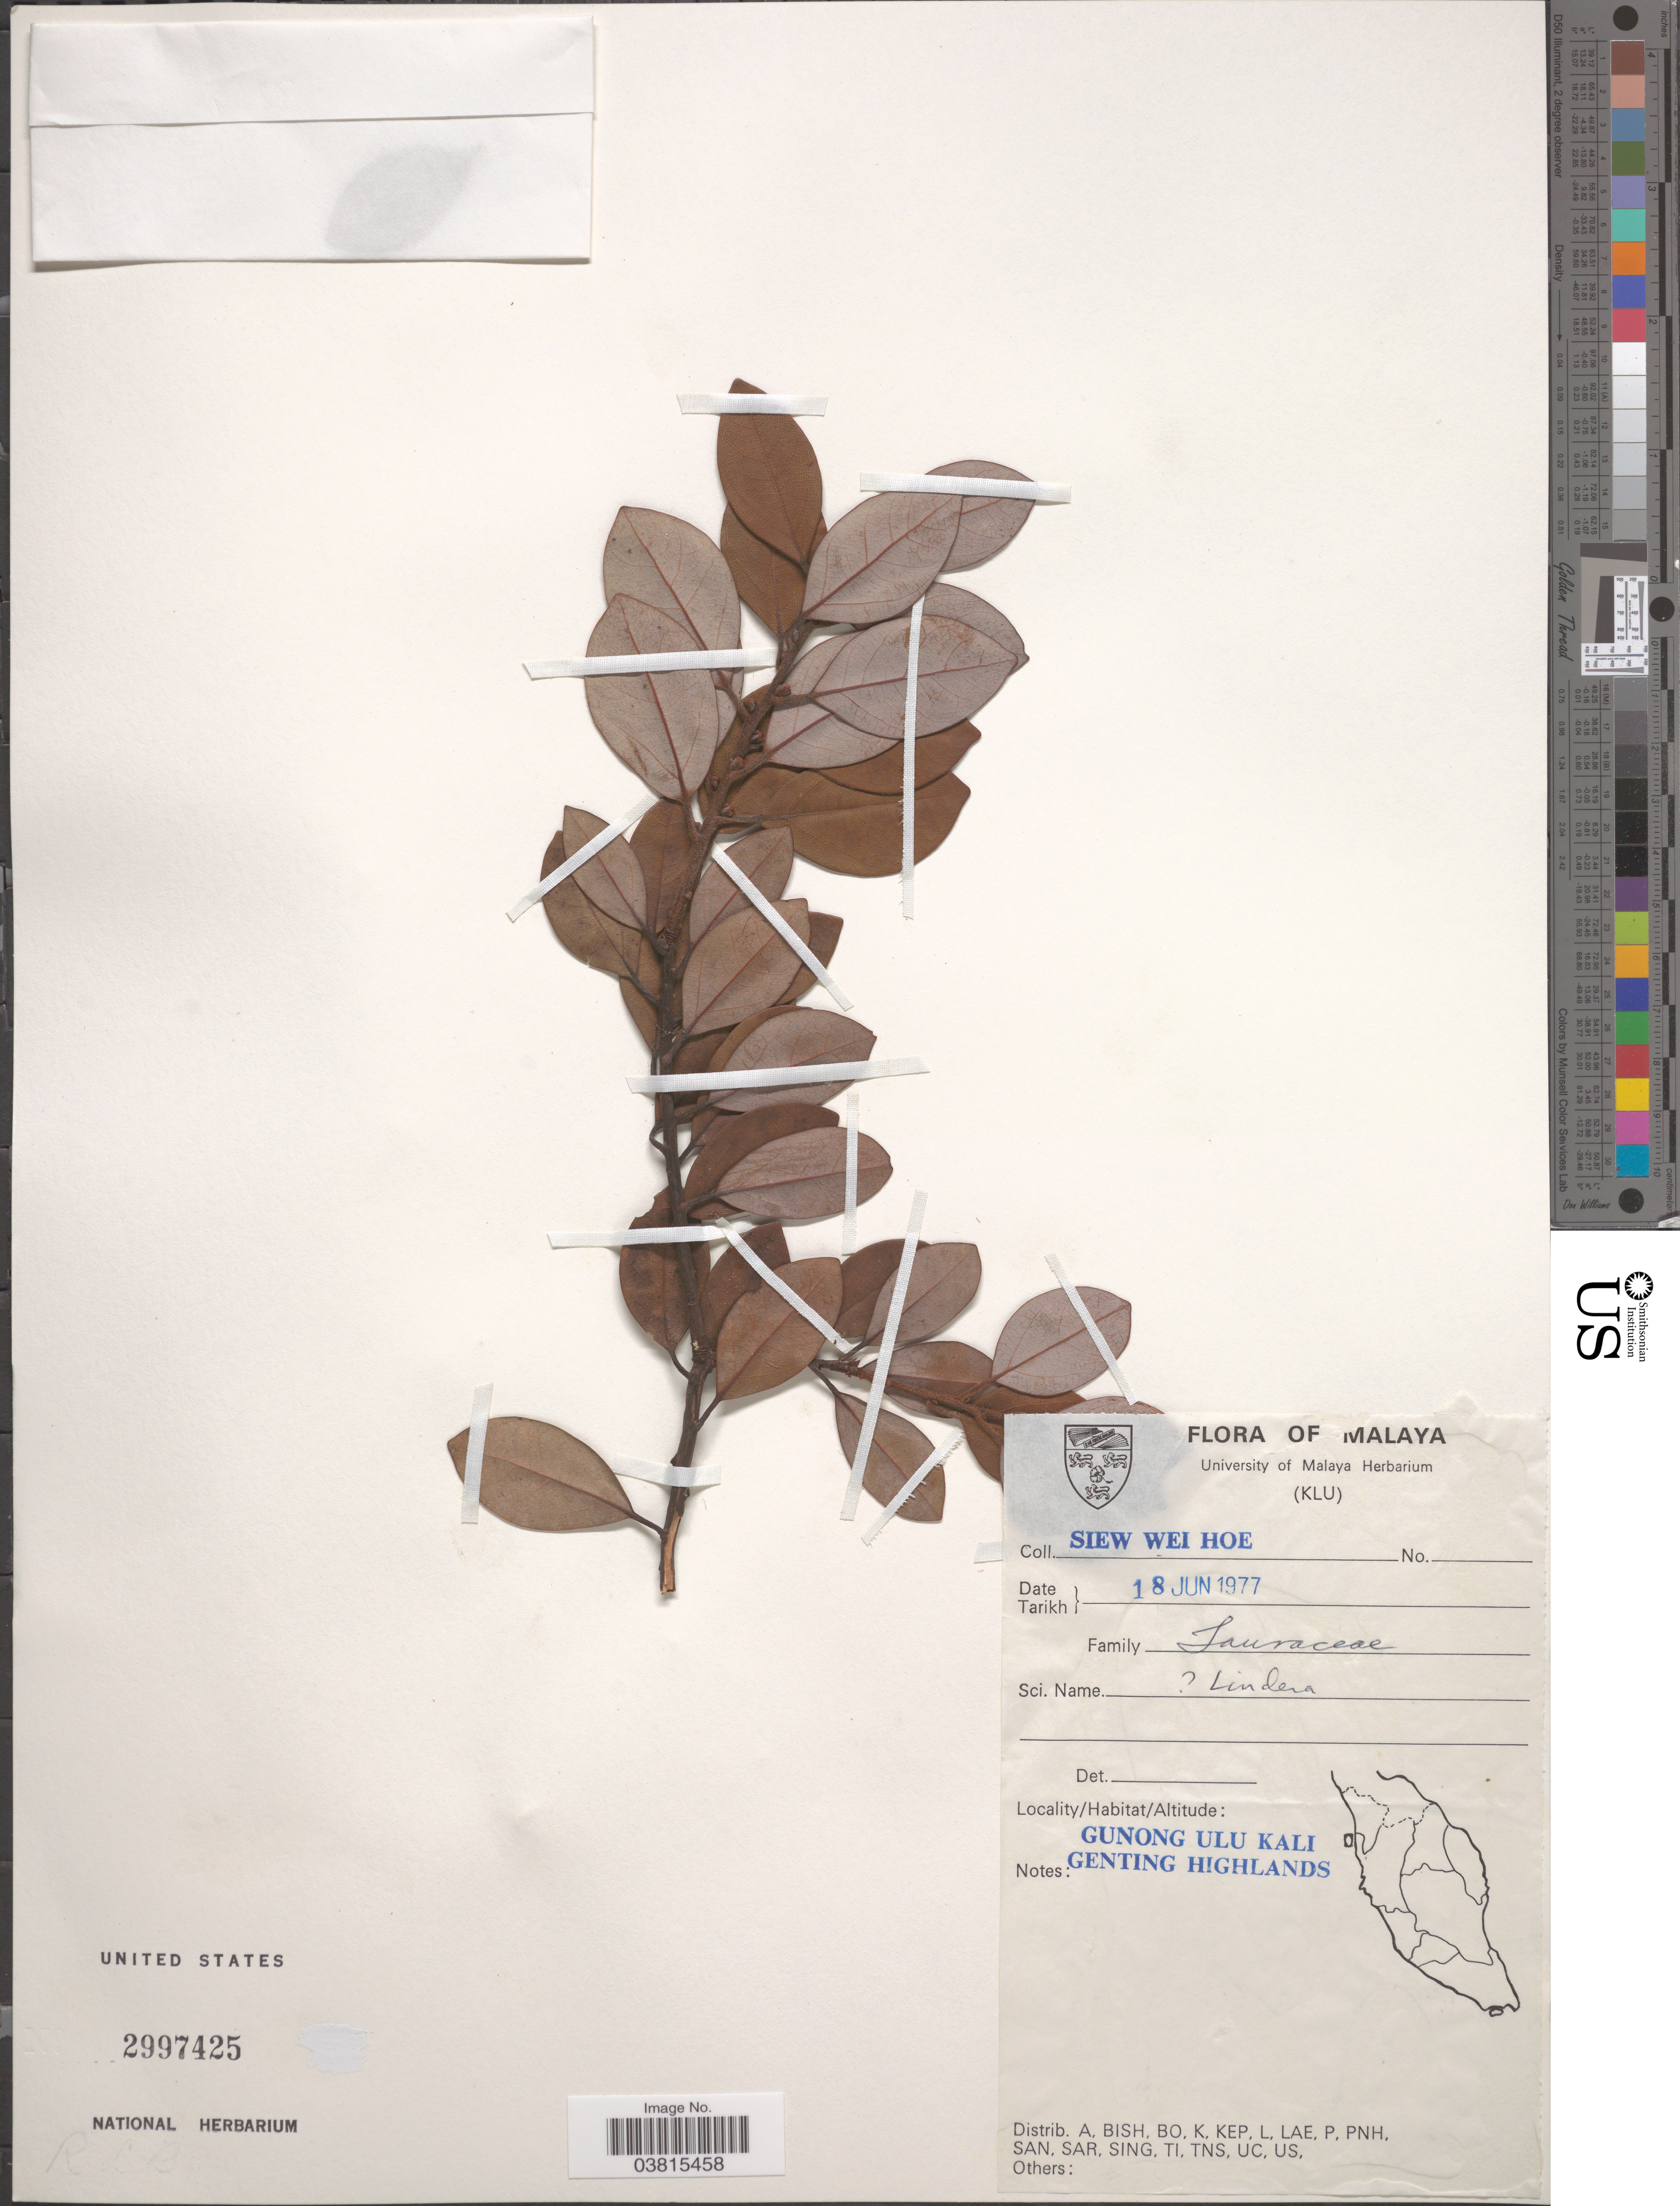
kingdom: Plantae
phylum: Tracheophyta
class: Magnoliopsida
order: Laurales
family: Lauraceae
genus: Lindera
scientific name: Lindera sp.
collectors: W. H. Siew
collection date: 1977-06-18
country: Malaysia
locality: Malaya. Gunong Ulu Kali Genting Highlands.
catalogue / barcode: US 2997425